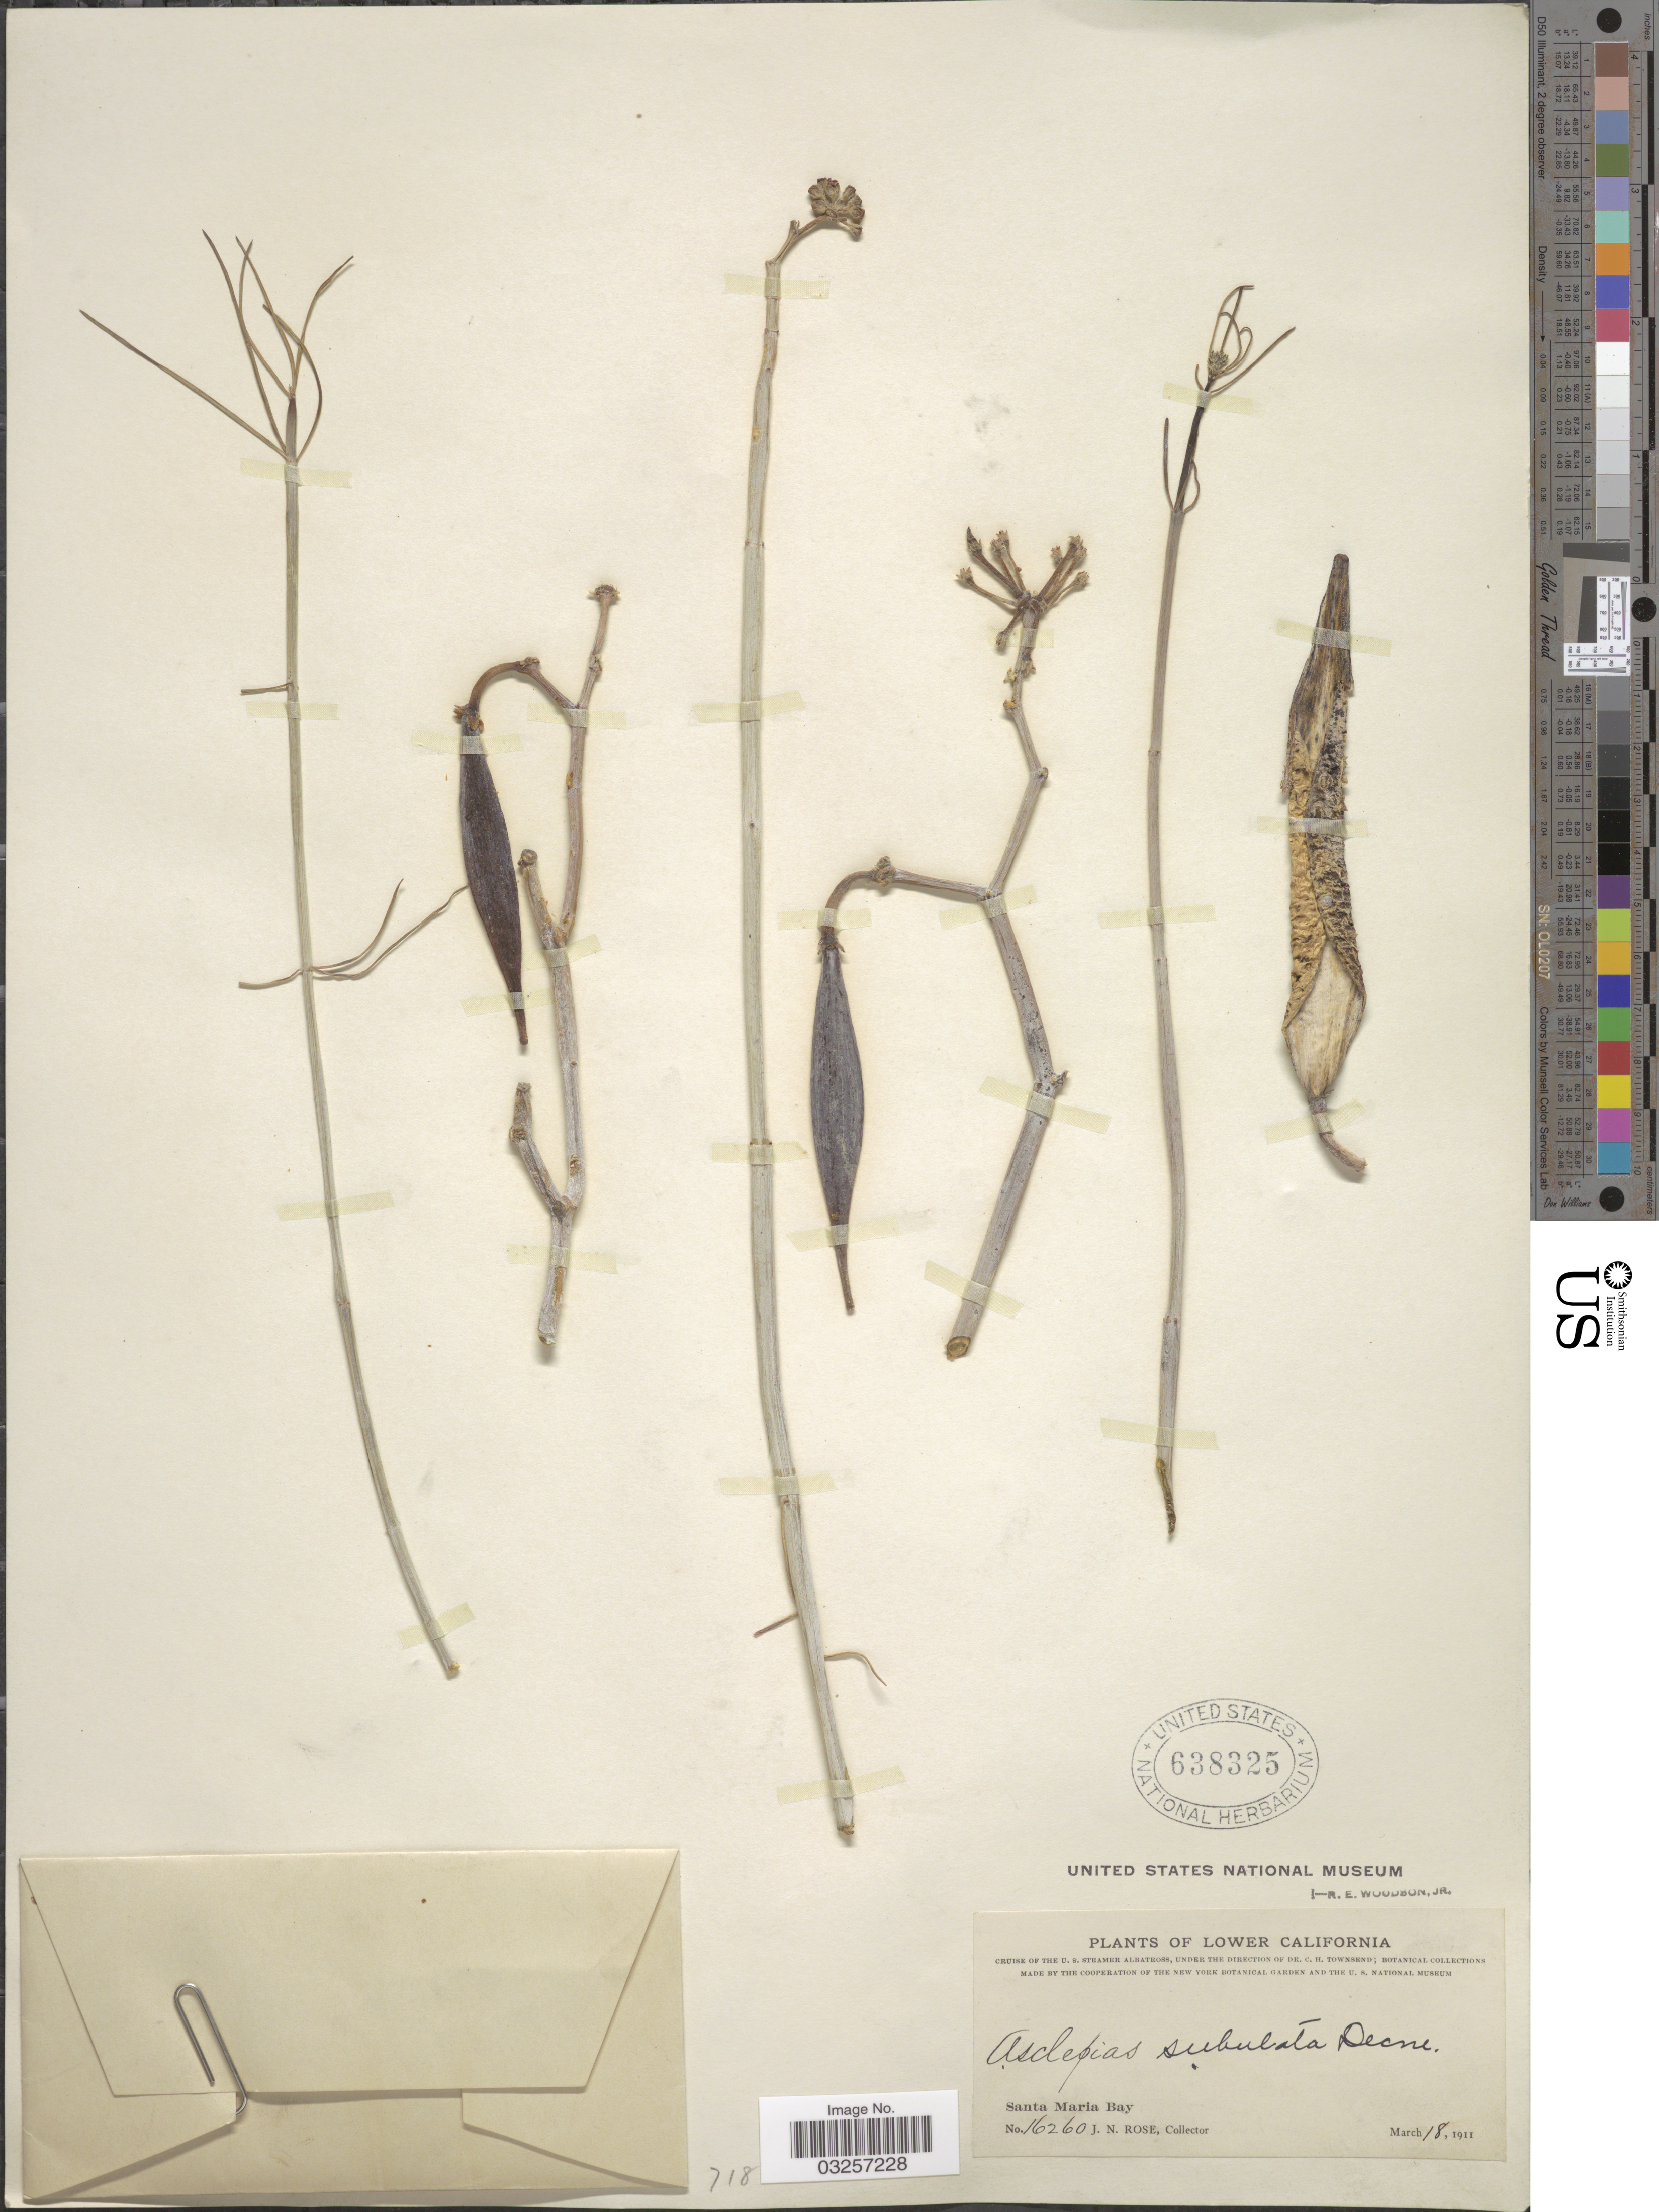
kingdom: Plantae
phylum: Tracheophyta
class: Magnoliopsida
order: Gentianales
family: Apocynaceae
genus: Asclepias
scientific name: Asclepias subulata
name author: Decne.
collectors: J. N. Rose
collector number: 16260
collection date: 1911-03-18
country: Mexico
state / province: Baja California Norte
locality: Lower California. Santa Maria Bay.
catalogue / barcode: US 638325